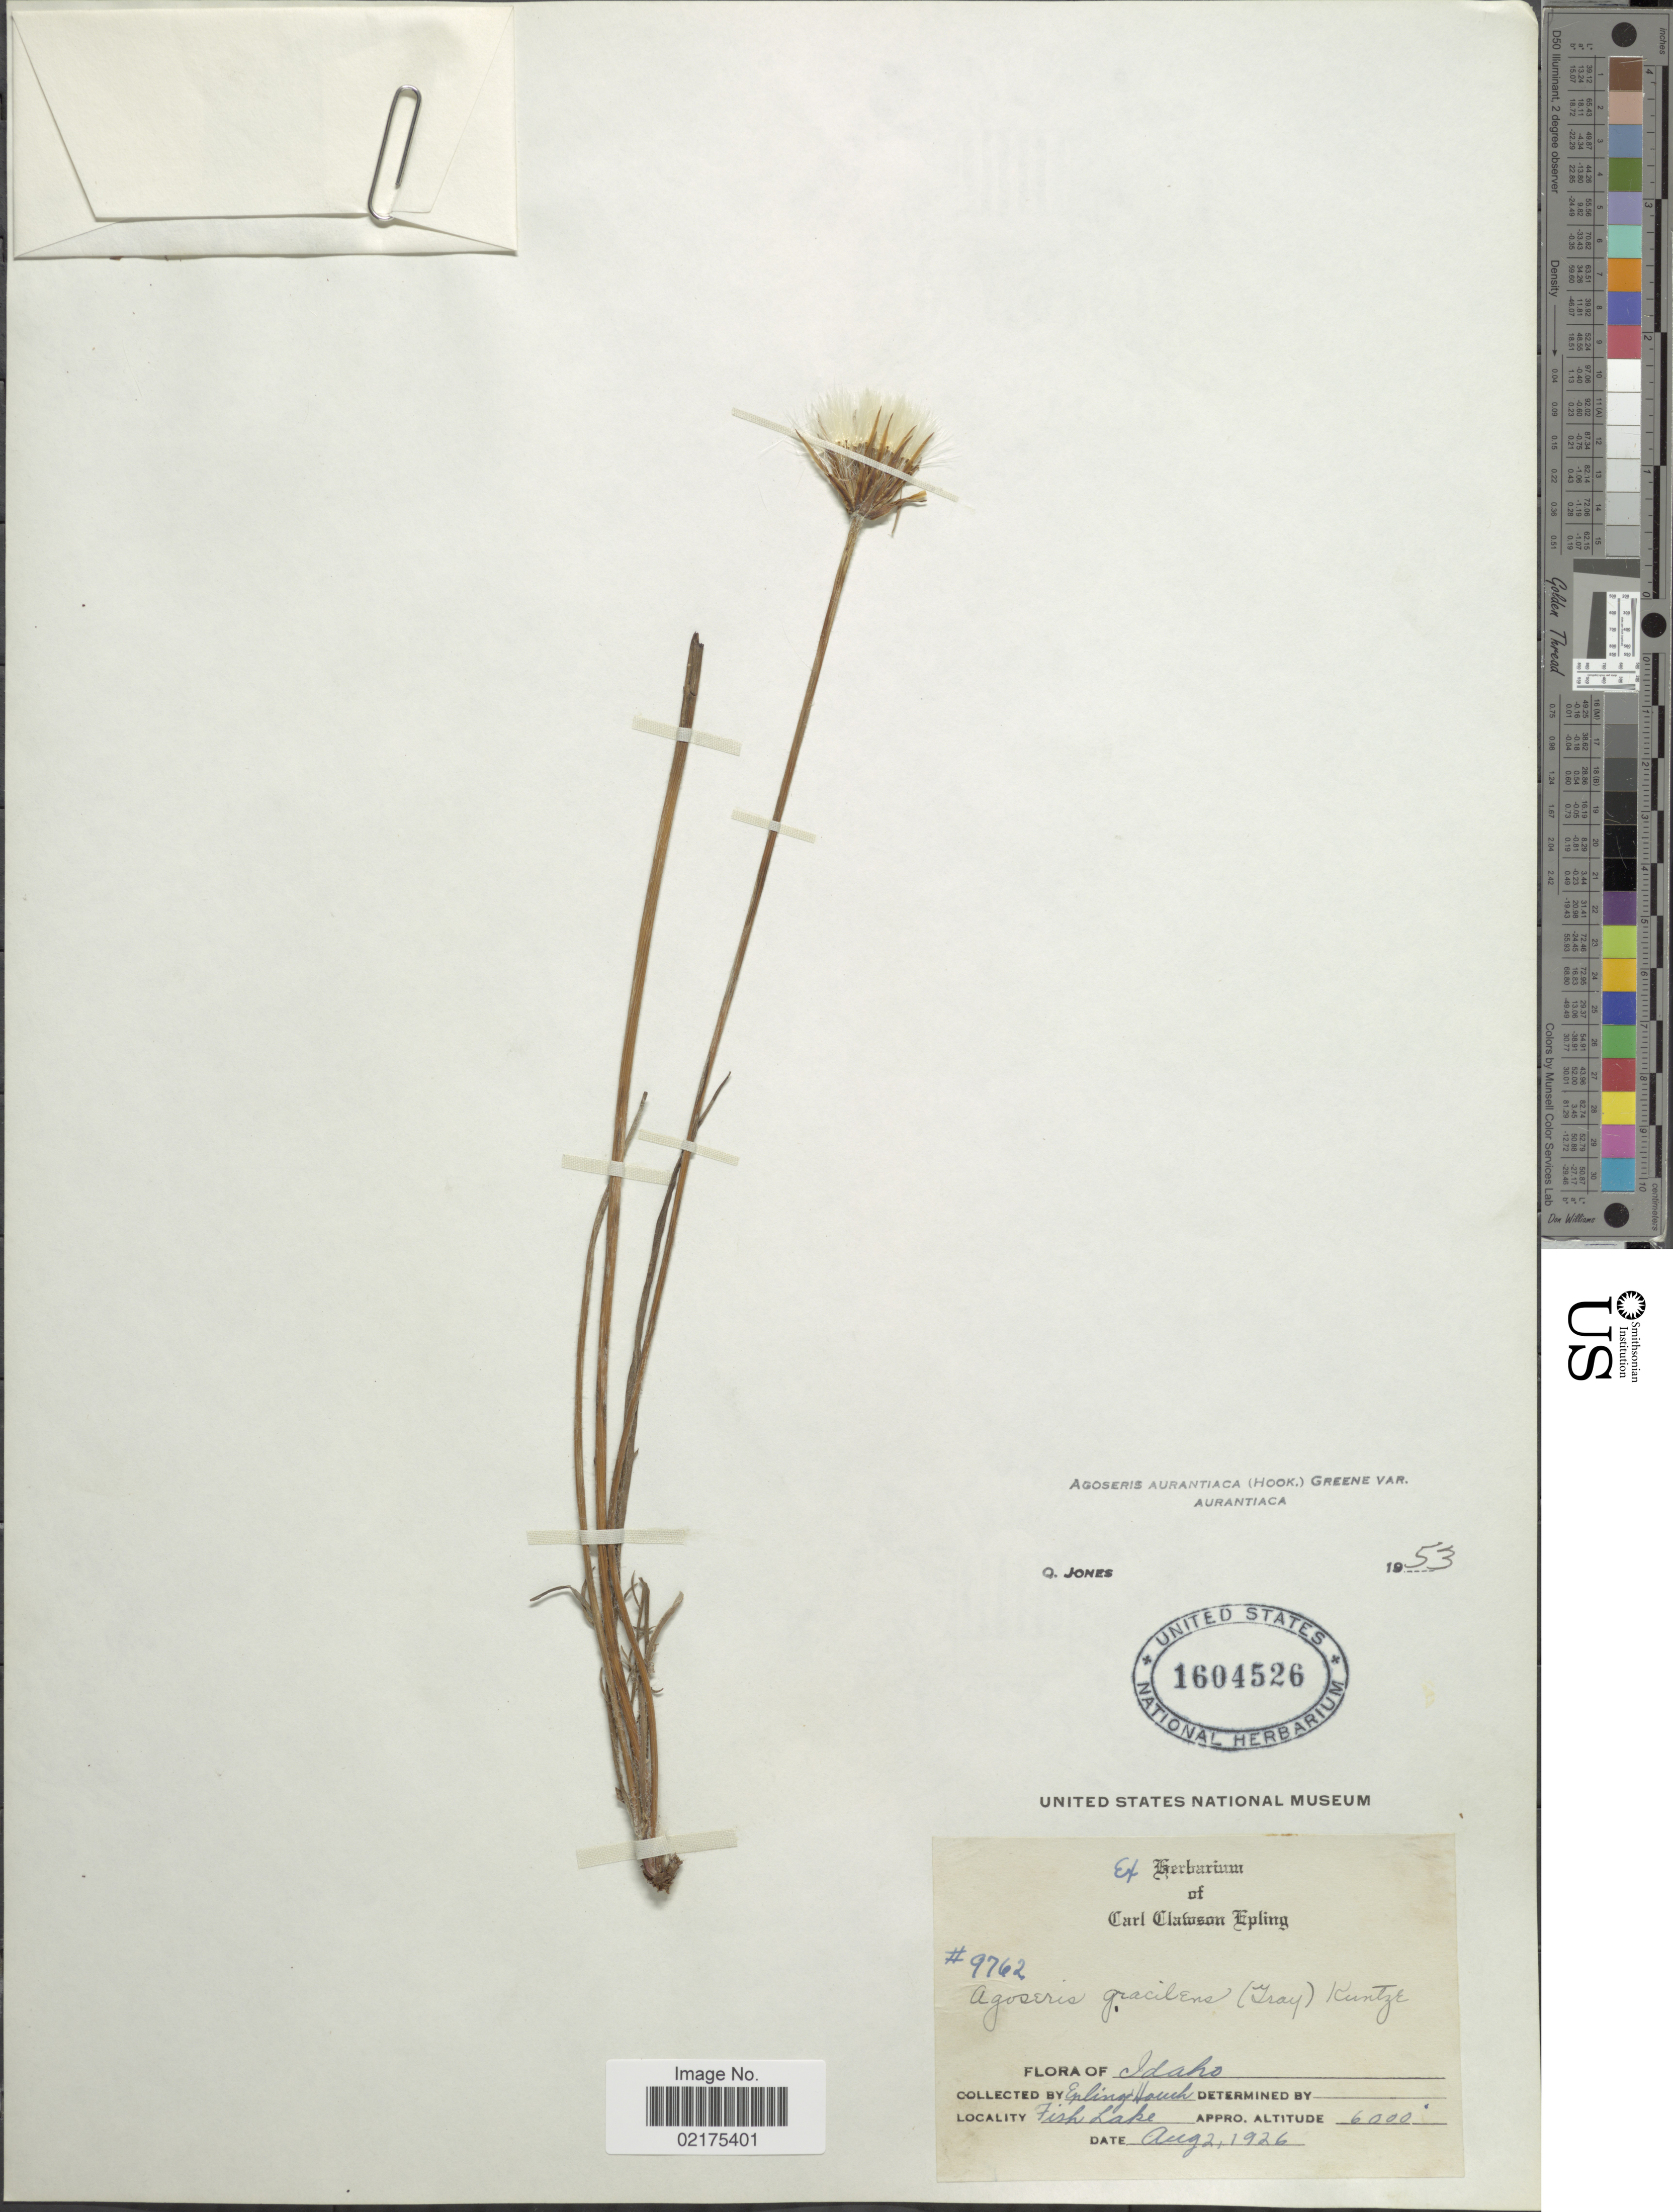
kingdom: Plantae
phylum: Tracheophyta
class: Magnoliopsida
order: Asterales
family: Asteraceae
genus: Agoseris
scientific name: Agoseris aurantiaca var. aurantiaca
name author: (Hook.) Greene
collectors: -- Epling & -. Hauch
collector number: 9762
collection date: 1926-08-02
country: United States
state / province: Idaho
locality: Fish Lake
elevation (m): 1829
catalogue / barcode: US 1604526